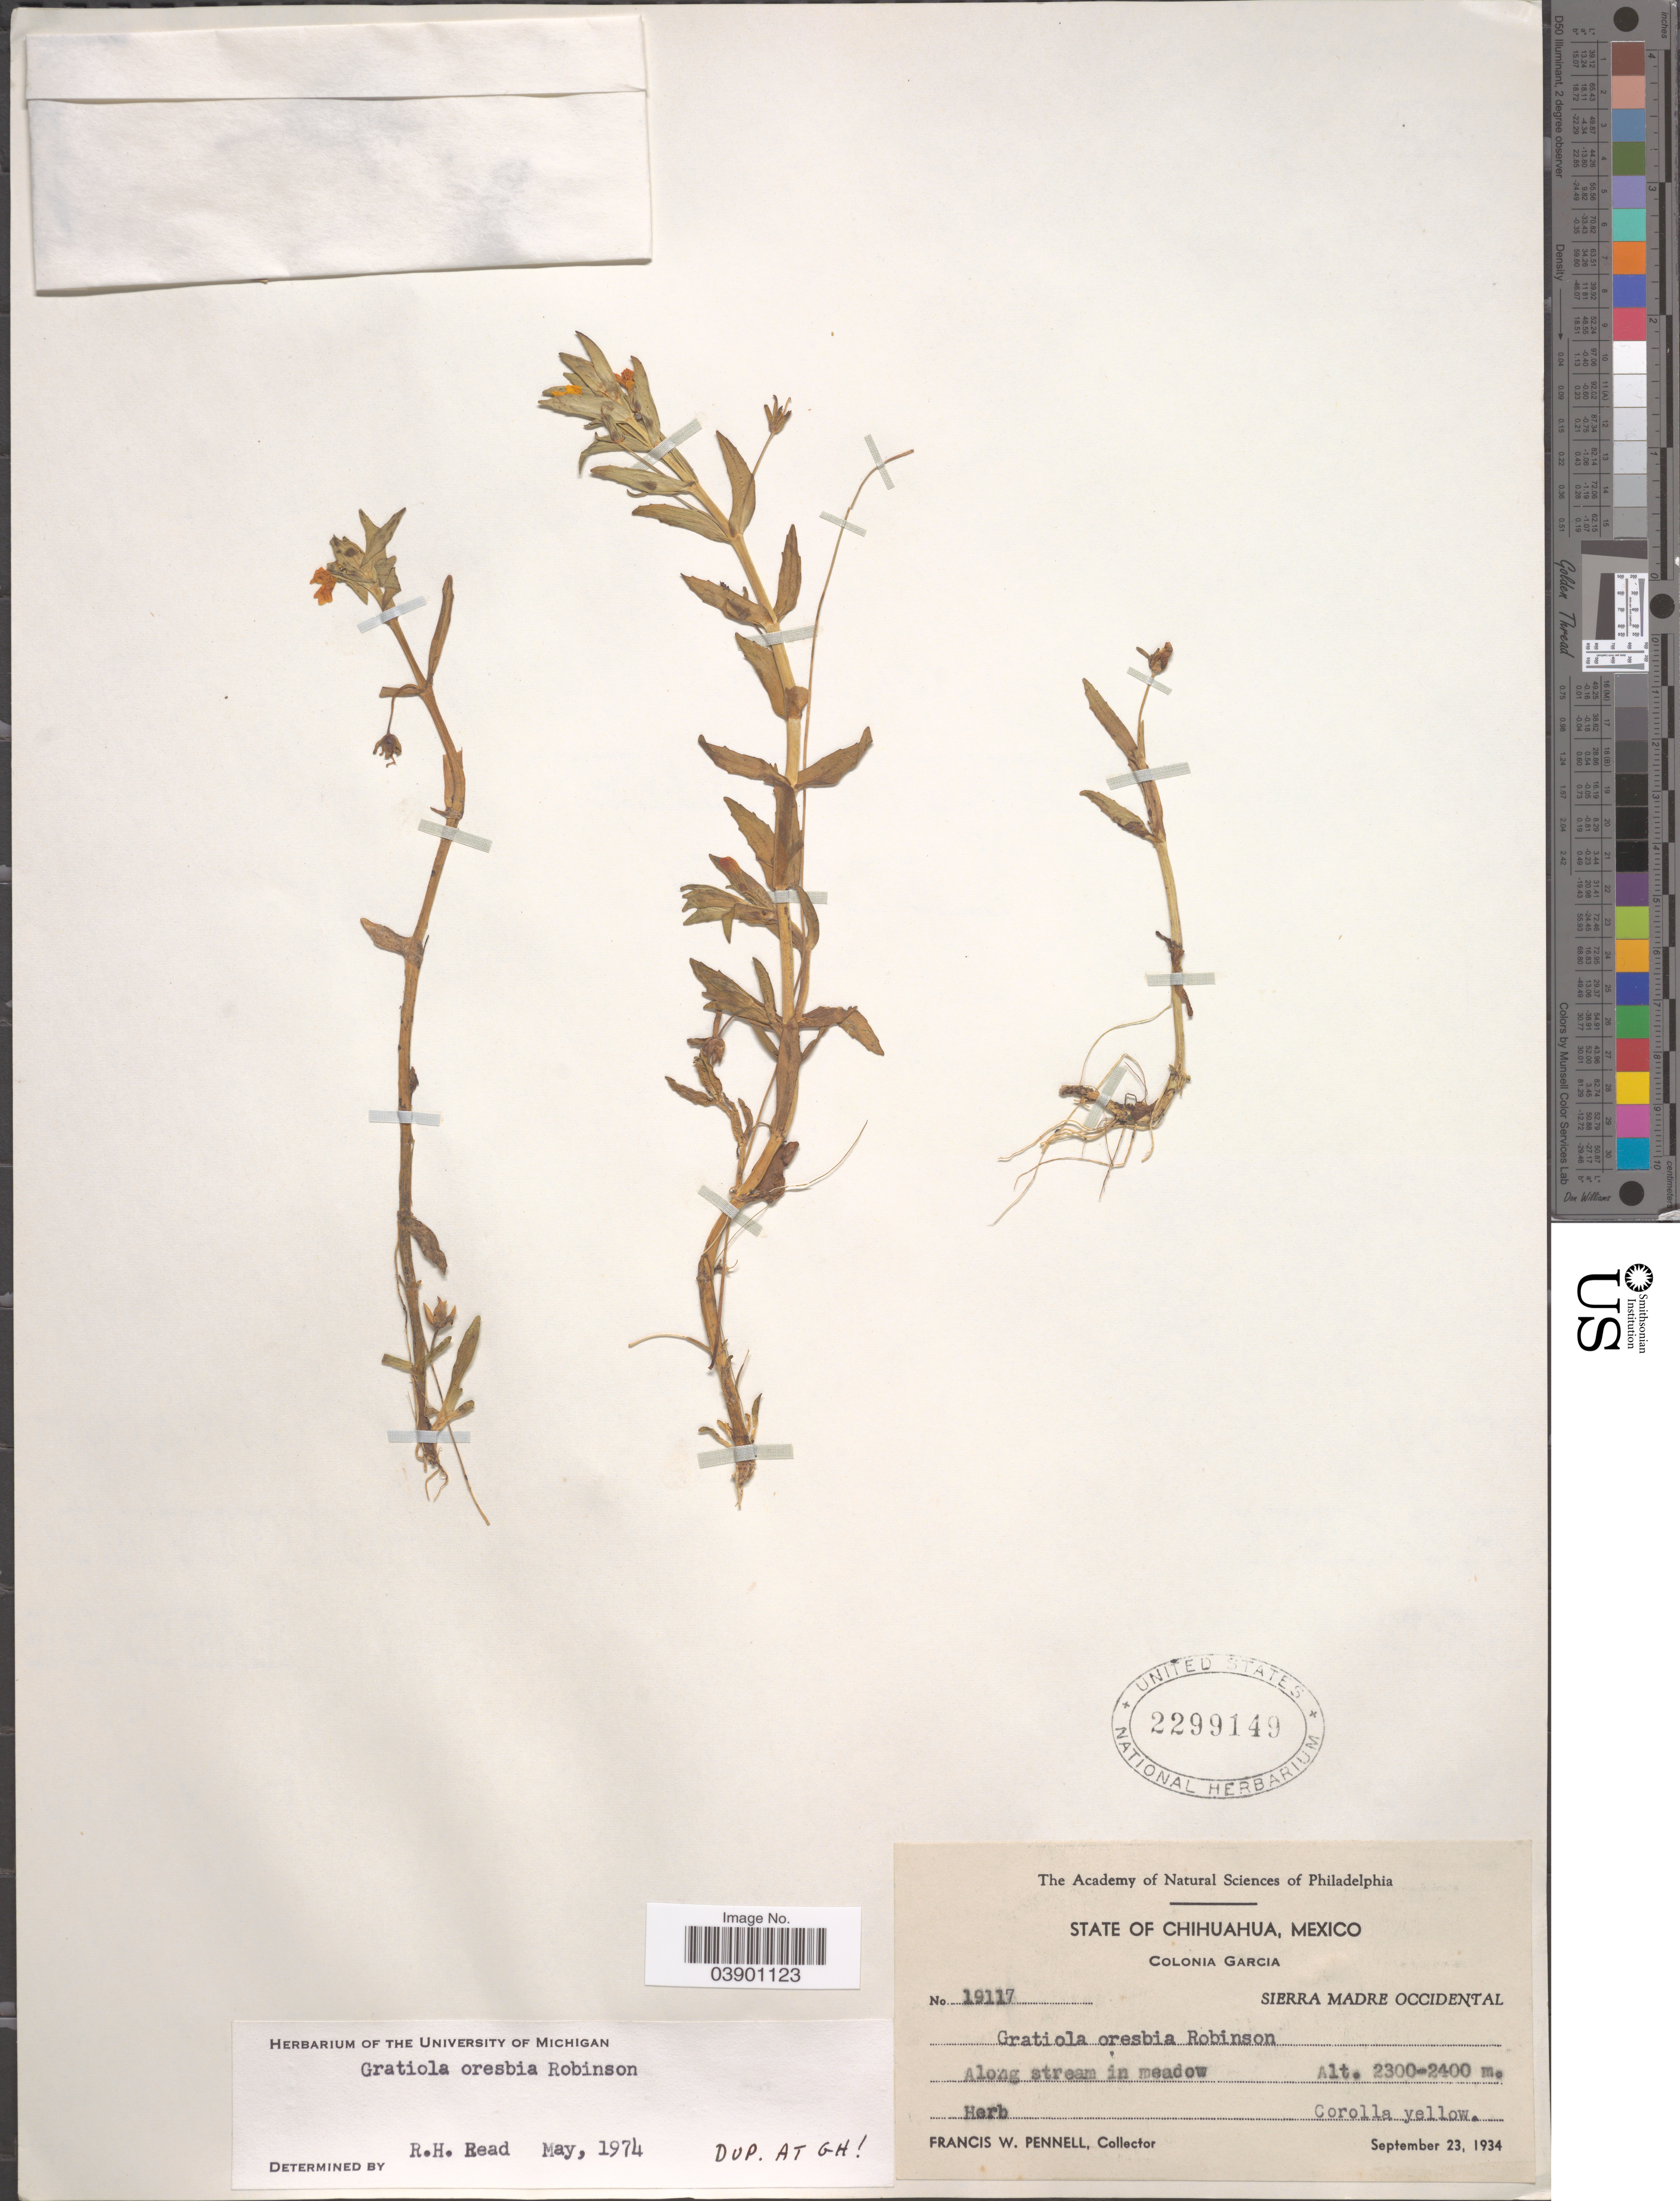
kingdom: Plantae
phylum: Tracheophyta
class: Magnoliopsida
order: Lamiales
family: Plantaginaceae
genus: Gratiola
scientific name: Gratiola oresbia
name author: B.L. Rob.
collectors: F. W. Pennell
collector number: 19117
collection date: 1934-09-23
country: Mexico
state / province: Chihuahua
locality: Colonia Garcia. Sierra Madre Occidental.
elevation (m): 2300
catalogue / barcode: US 2299149